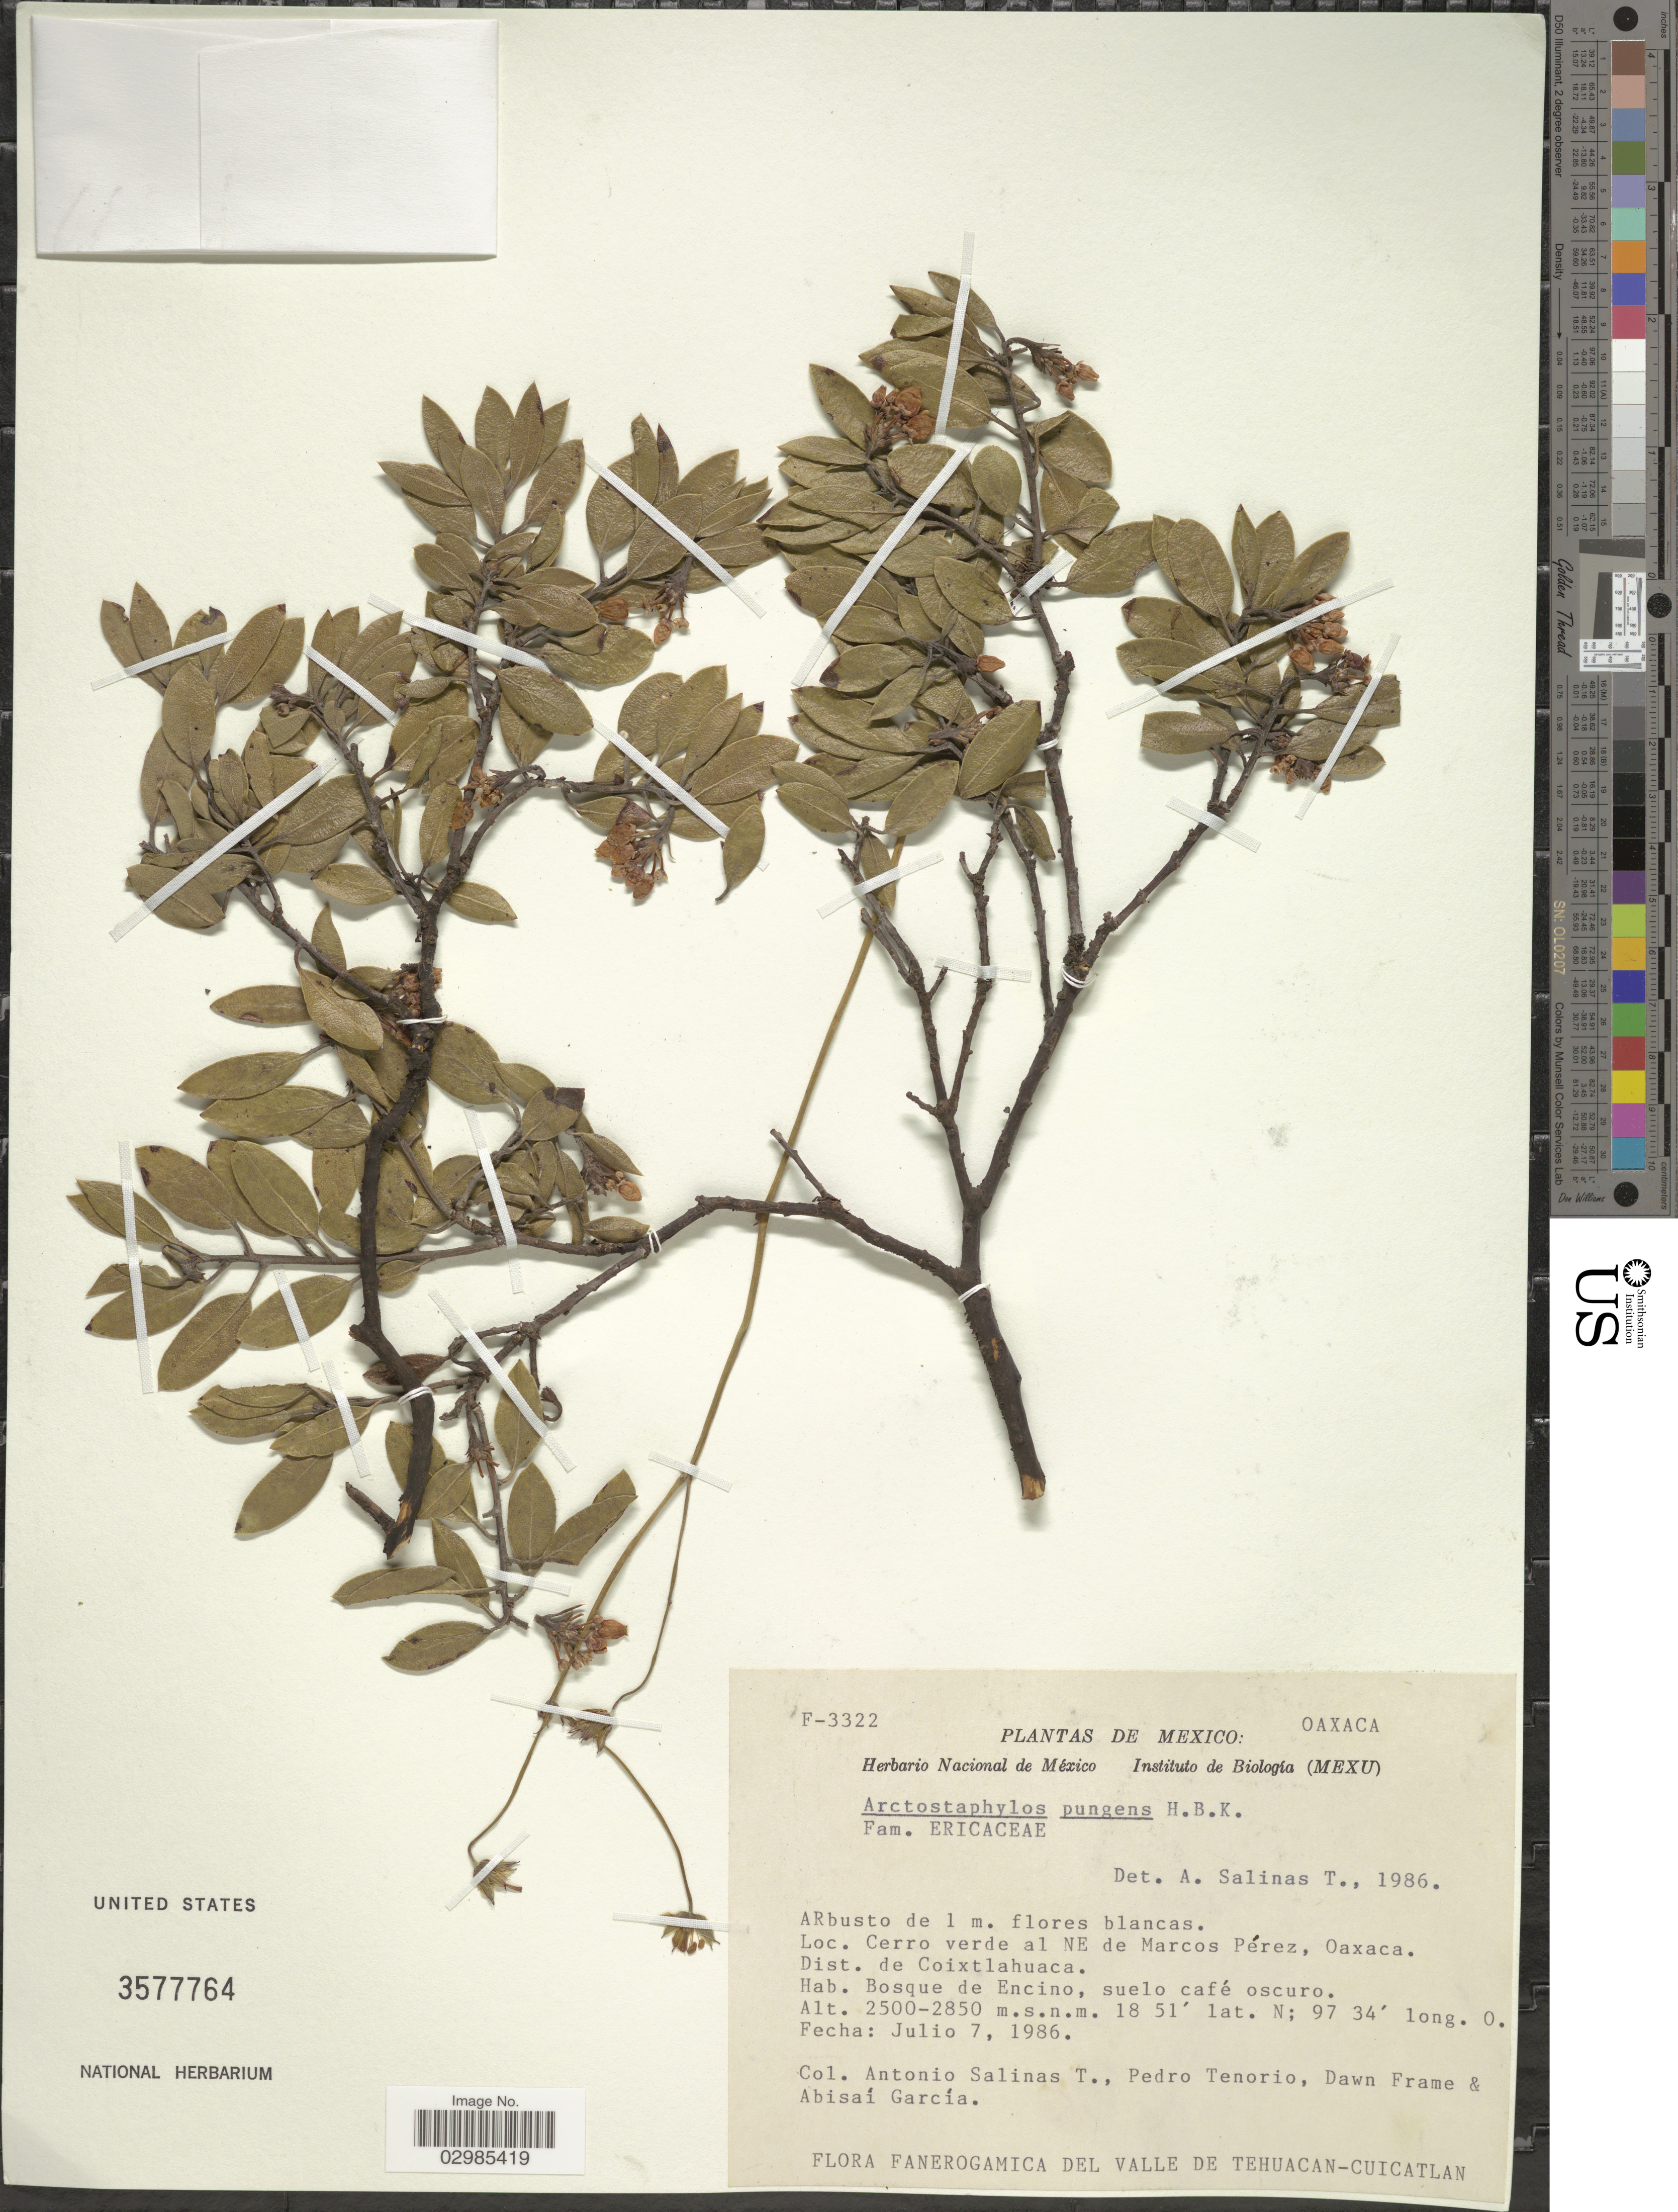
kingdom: Plantae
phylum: Tracheophyta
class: Magnoliopsida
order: Ericales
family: Ericaceae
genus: Arctostaphylos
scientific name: Arctostaphylos pungens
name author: Kunth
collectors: A. Salinas T., P. Tenorio L., D. Frame & A. García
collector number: F-3322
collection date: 1986-07-07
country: Mexico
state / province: Oaxaca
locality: Cerro verde al NE de Marcos Pérez, Oaxaca, Dist. de Coixtlahuaca.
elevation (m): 2500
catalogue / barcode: US 3577764